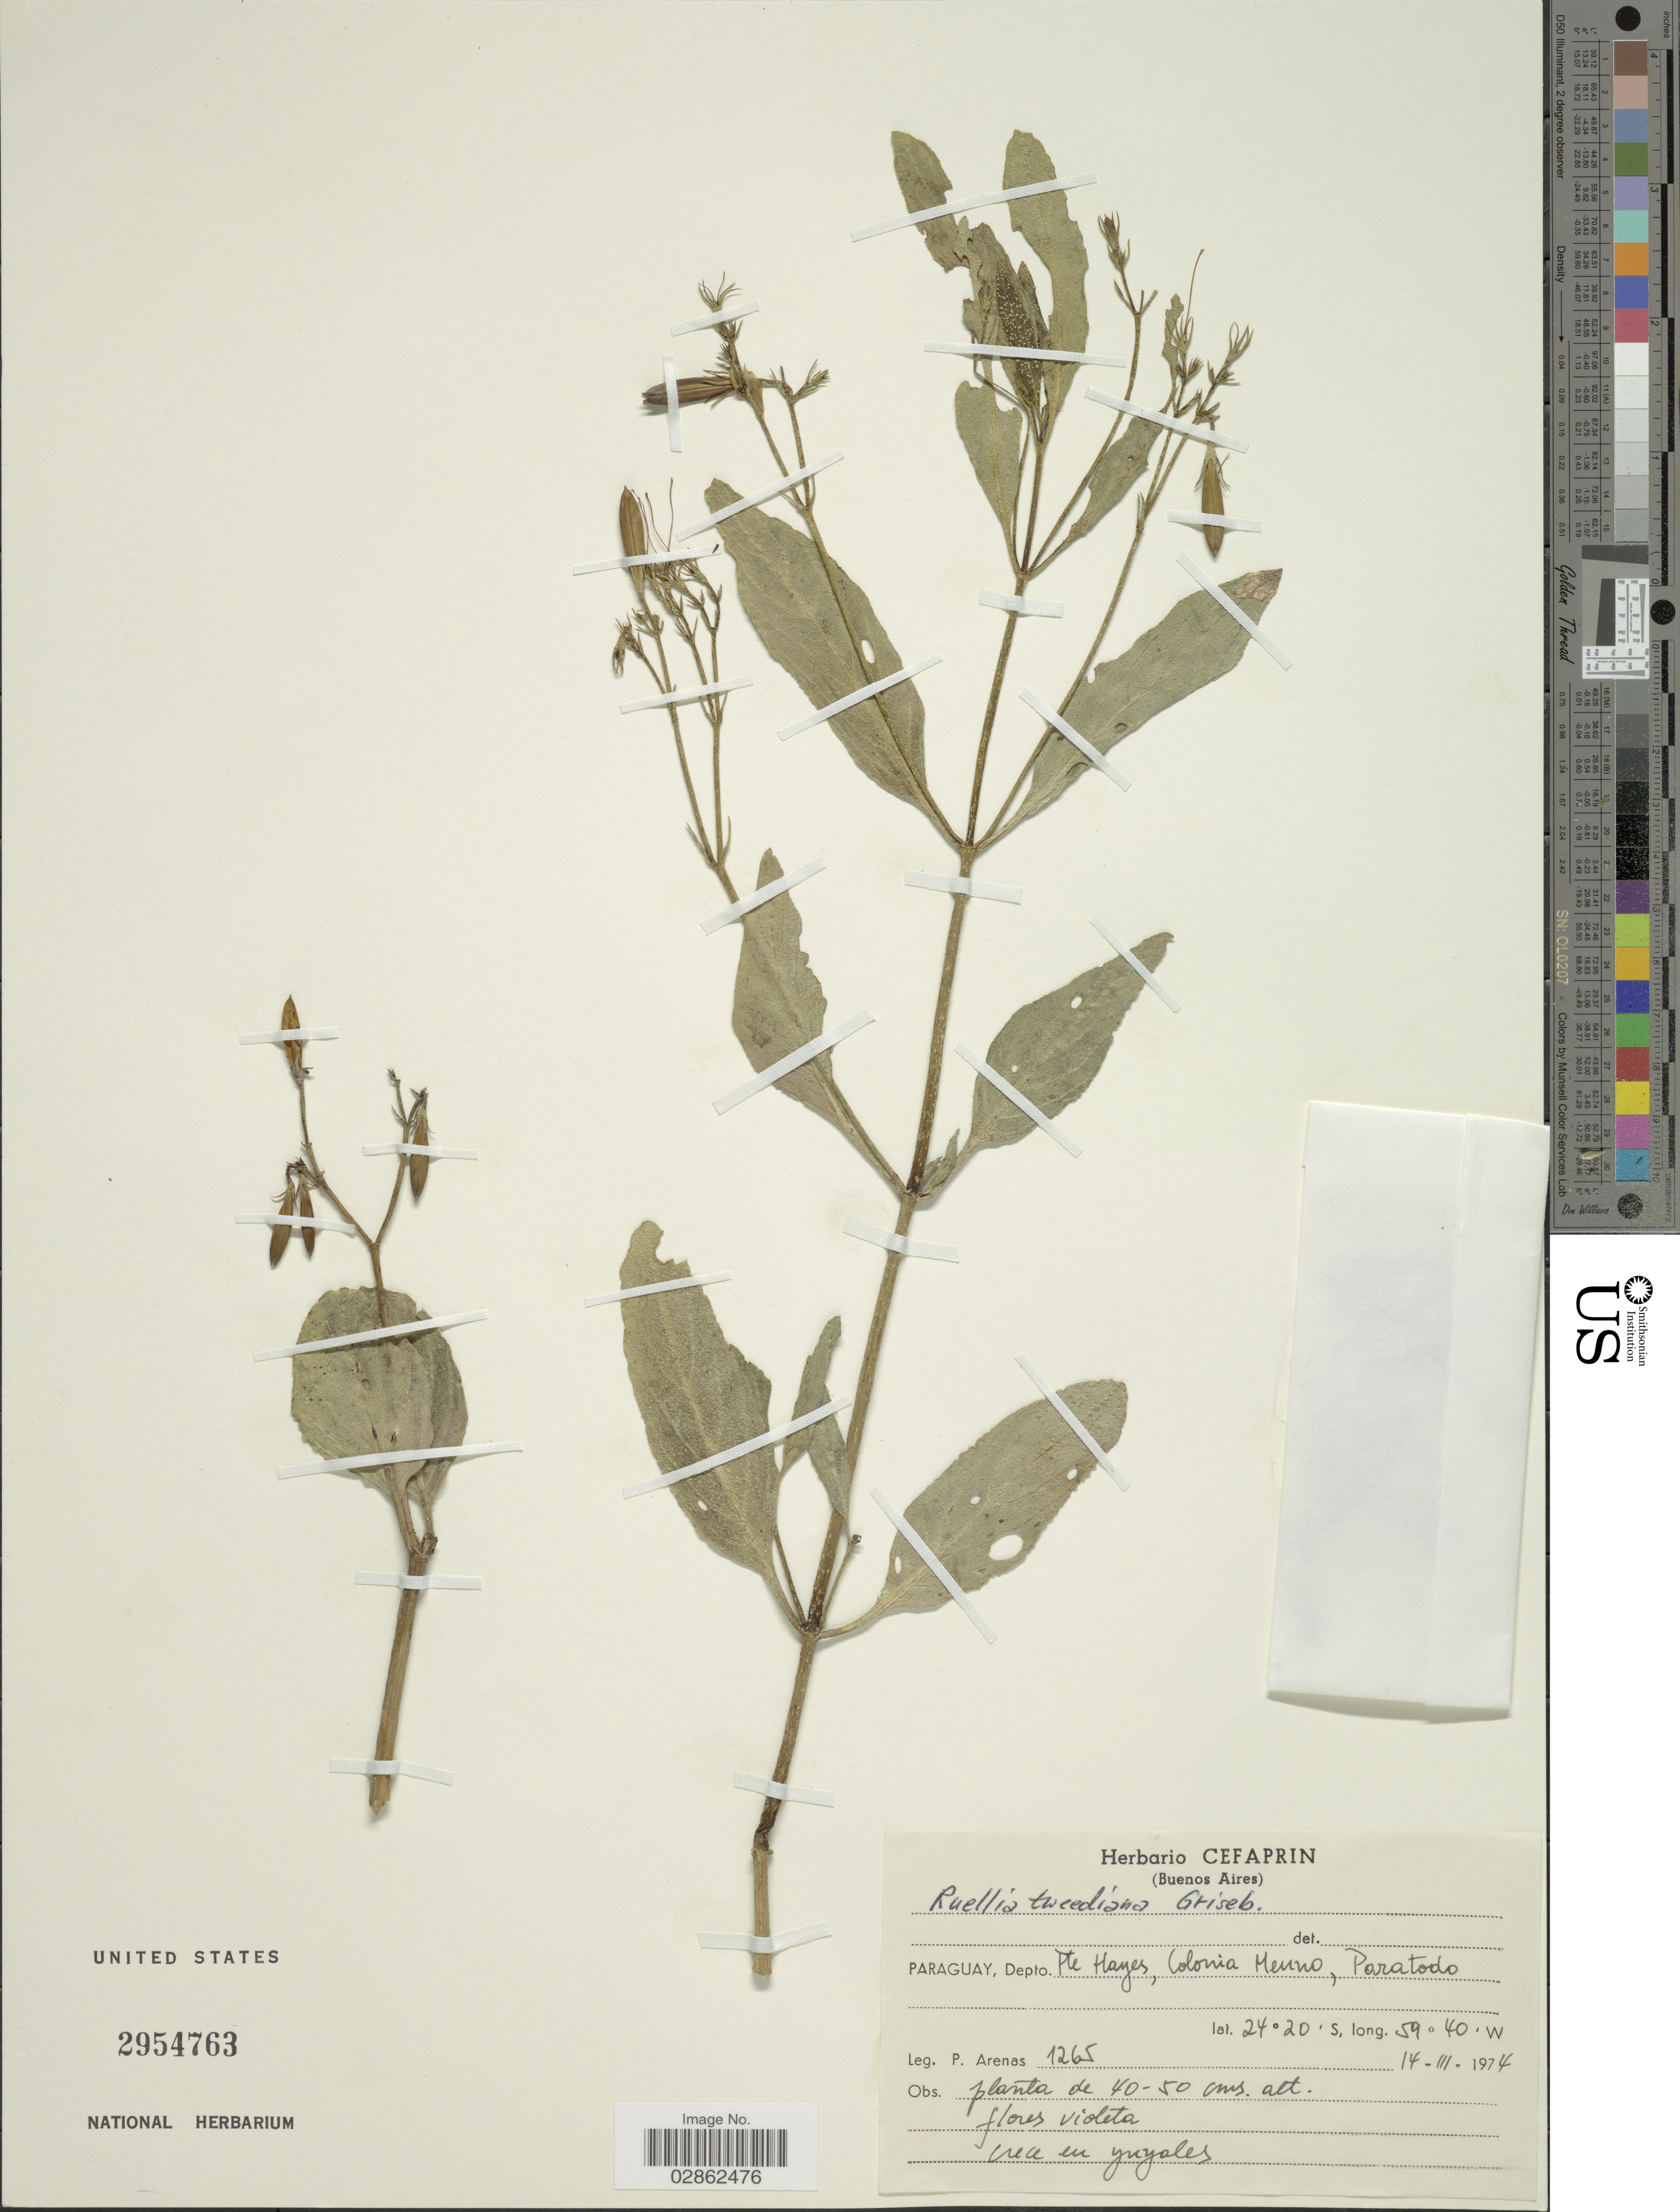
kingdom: Plantae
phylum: Tracheophyta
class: Magnoliopsida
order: Lamiales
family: Acanthaceae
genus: Ruellia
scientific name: Ruellia tweediana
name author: Griseb.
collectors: P. Arenas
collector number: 1265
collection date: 1974-03-14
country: Paraguay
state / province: Presidente Hayes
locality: Depto. Pte Hayes, Colonia Menno, Paratodo.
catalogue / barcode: US 2954763